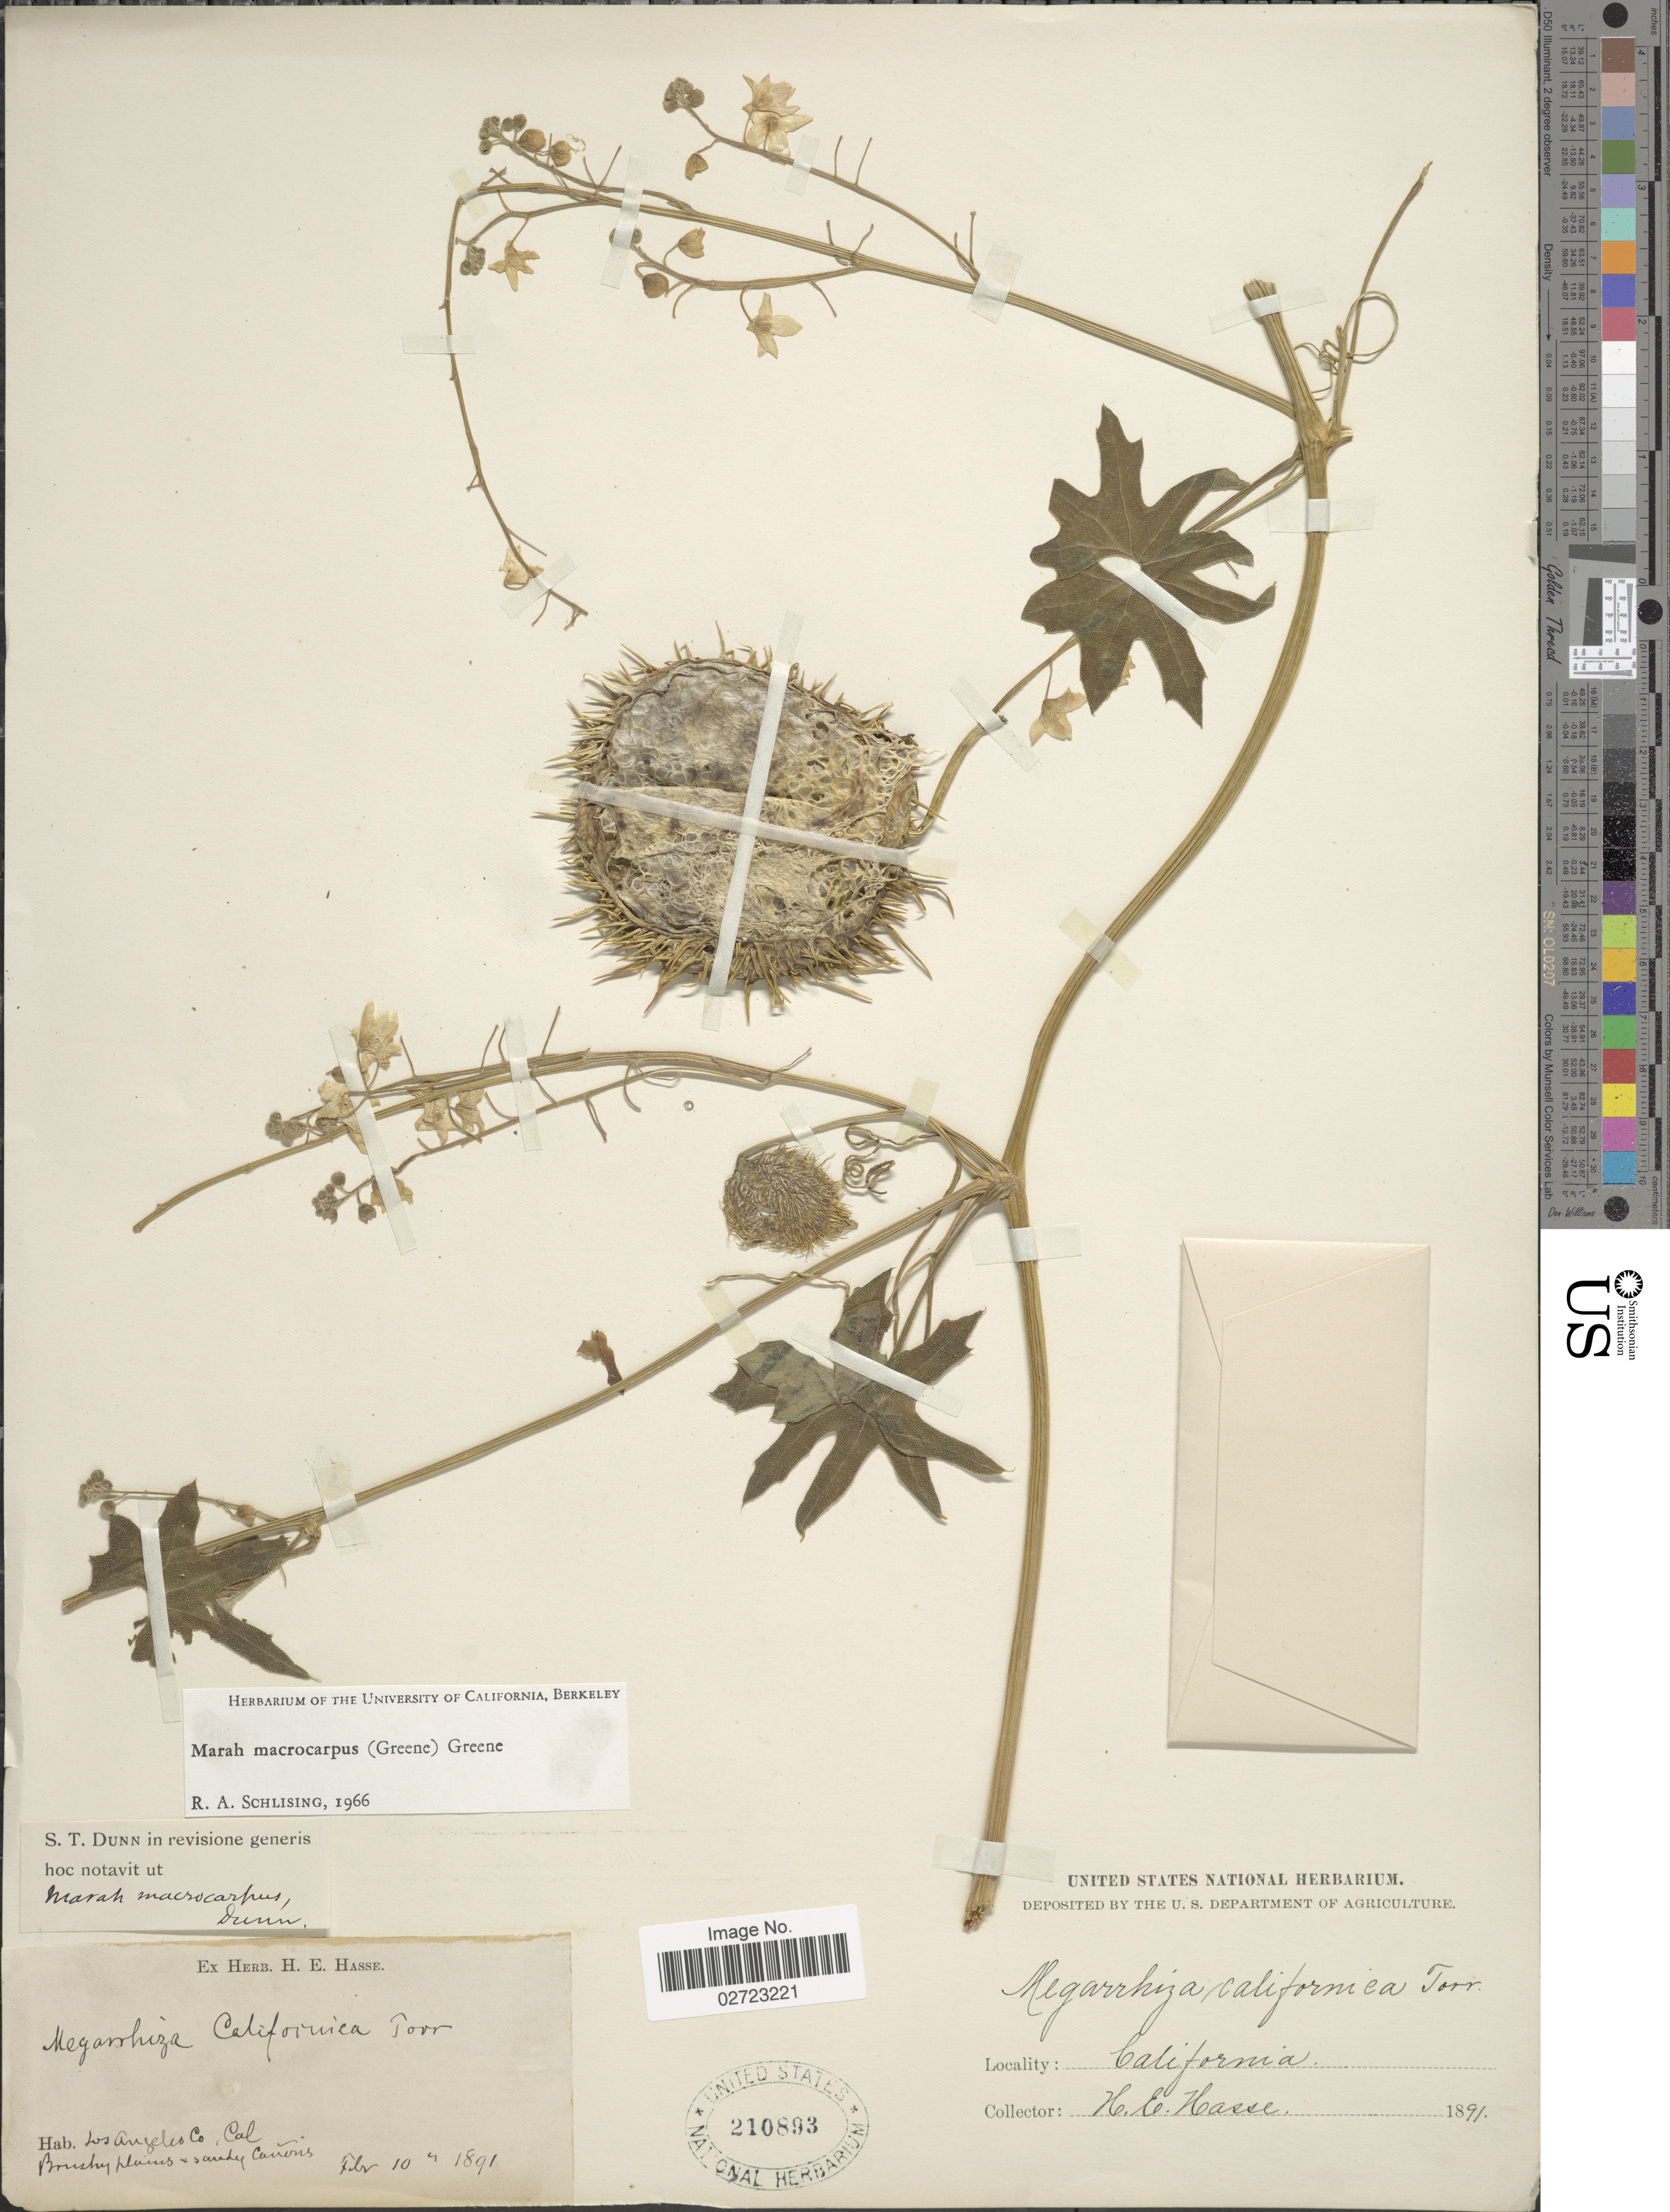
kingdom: Plantae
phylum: Tracheophyta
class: Magnoliopsida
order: Cucurbitales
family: Cucurbitaceae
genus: Marah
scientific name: Marah macrocarpa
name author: (Greene) Greene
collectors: H. E. Hasse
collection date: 1891-02-10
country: United States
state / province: California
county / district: Los Angeles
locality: Los Angeles Co.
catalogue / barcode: US 210893